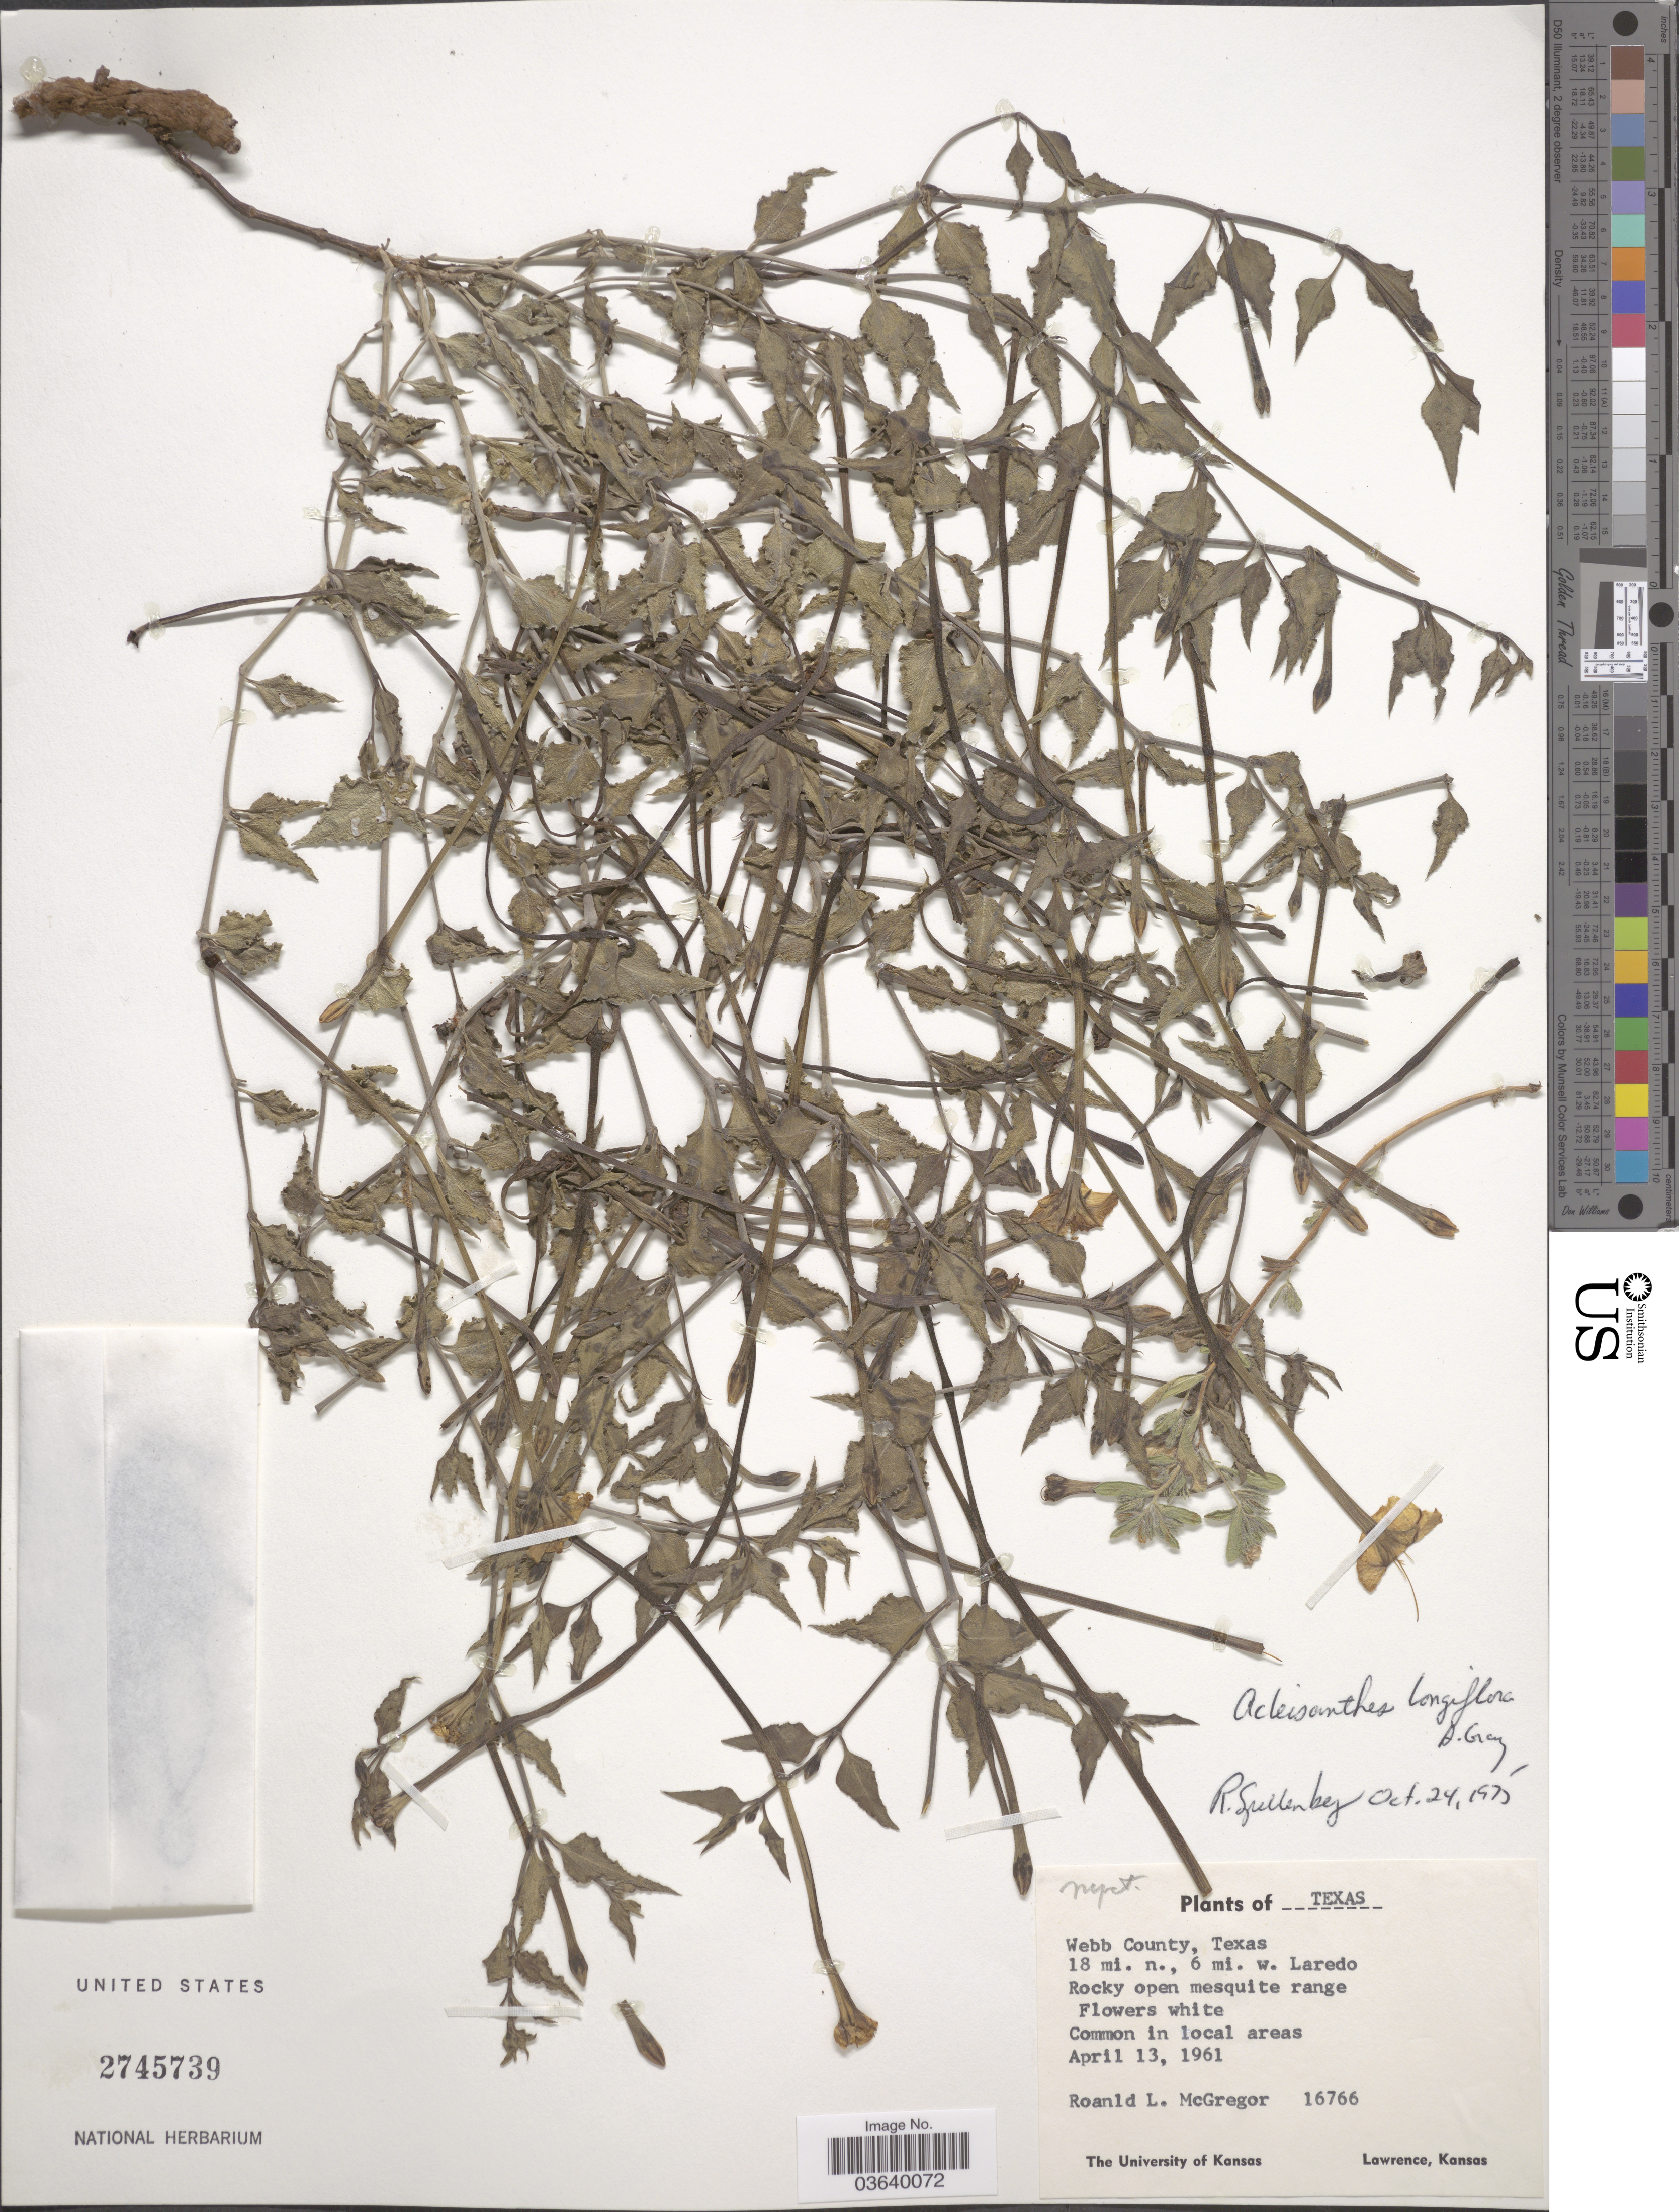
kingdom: Plantae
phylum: Tracheophyta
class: Magnoliopsida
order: Caryophyllales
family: Nyctaginaceae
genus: Acleisanthes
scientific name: Acleisanthes longiflora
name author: A. Gray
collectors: R. McGregor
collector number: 16766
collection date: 1961-04-13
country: United States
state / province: Texas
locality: Webb County. 18 mi. n., 6 mi. w. Laredo.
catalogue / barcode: US 2745739